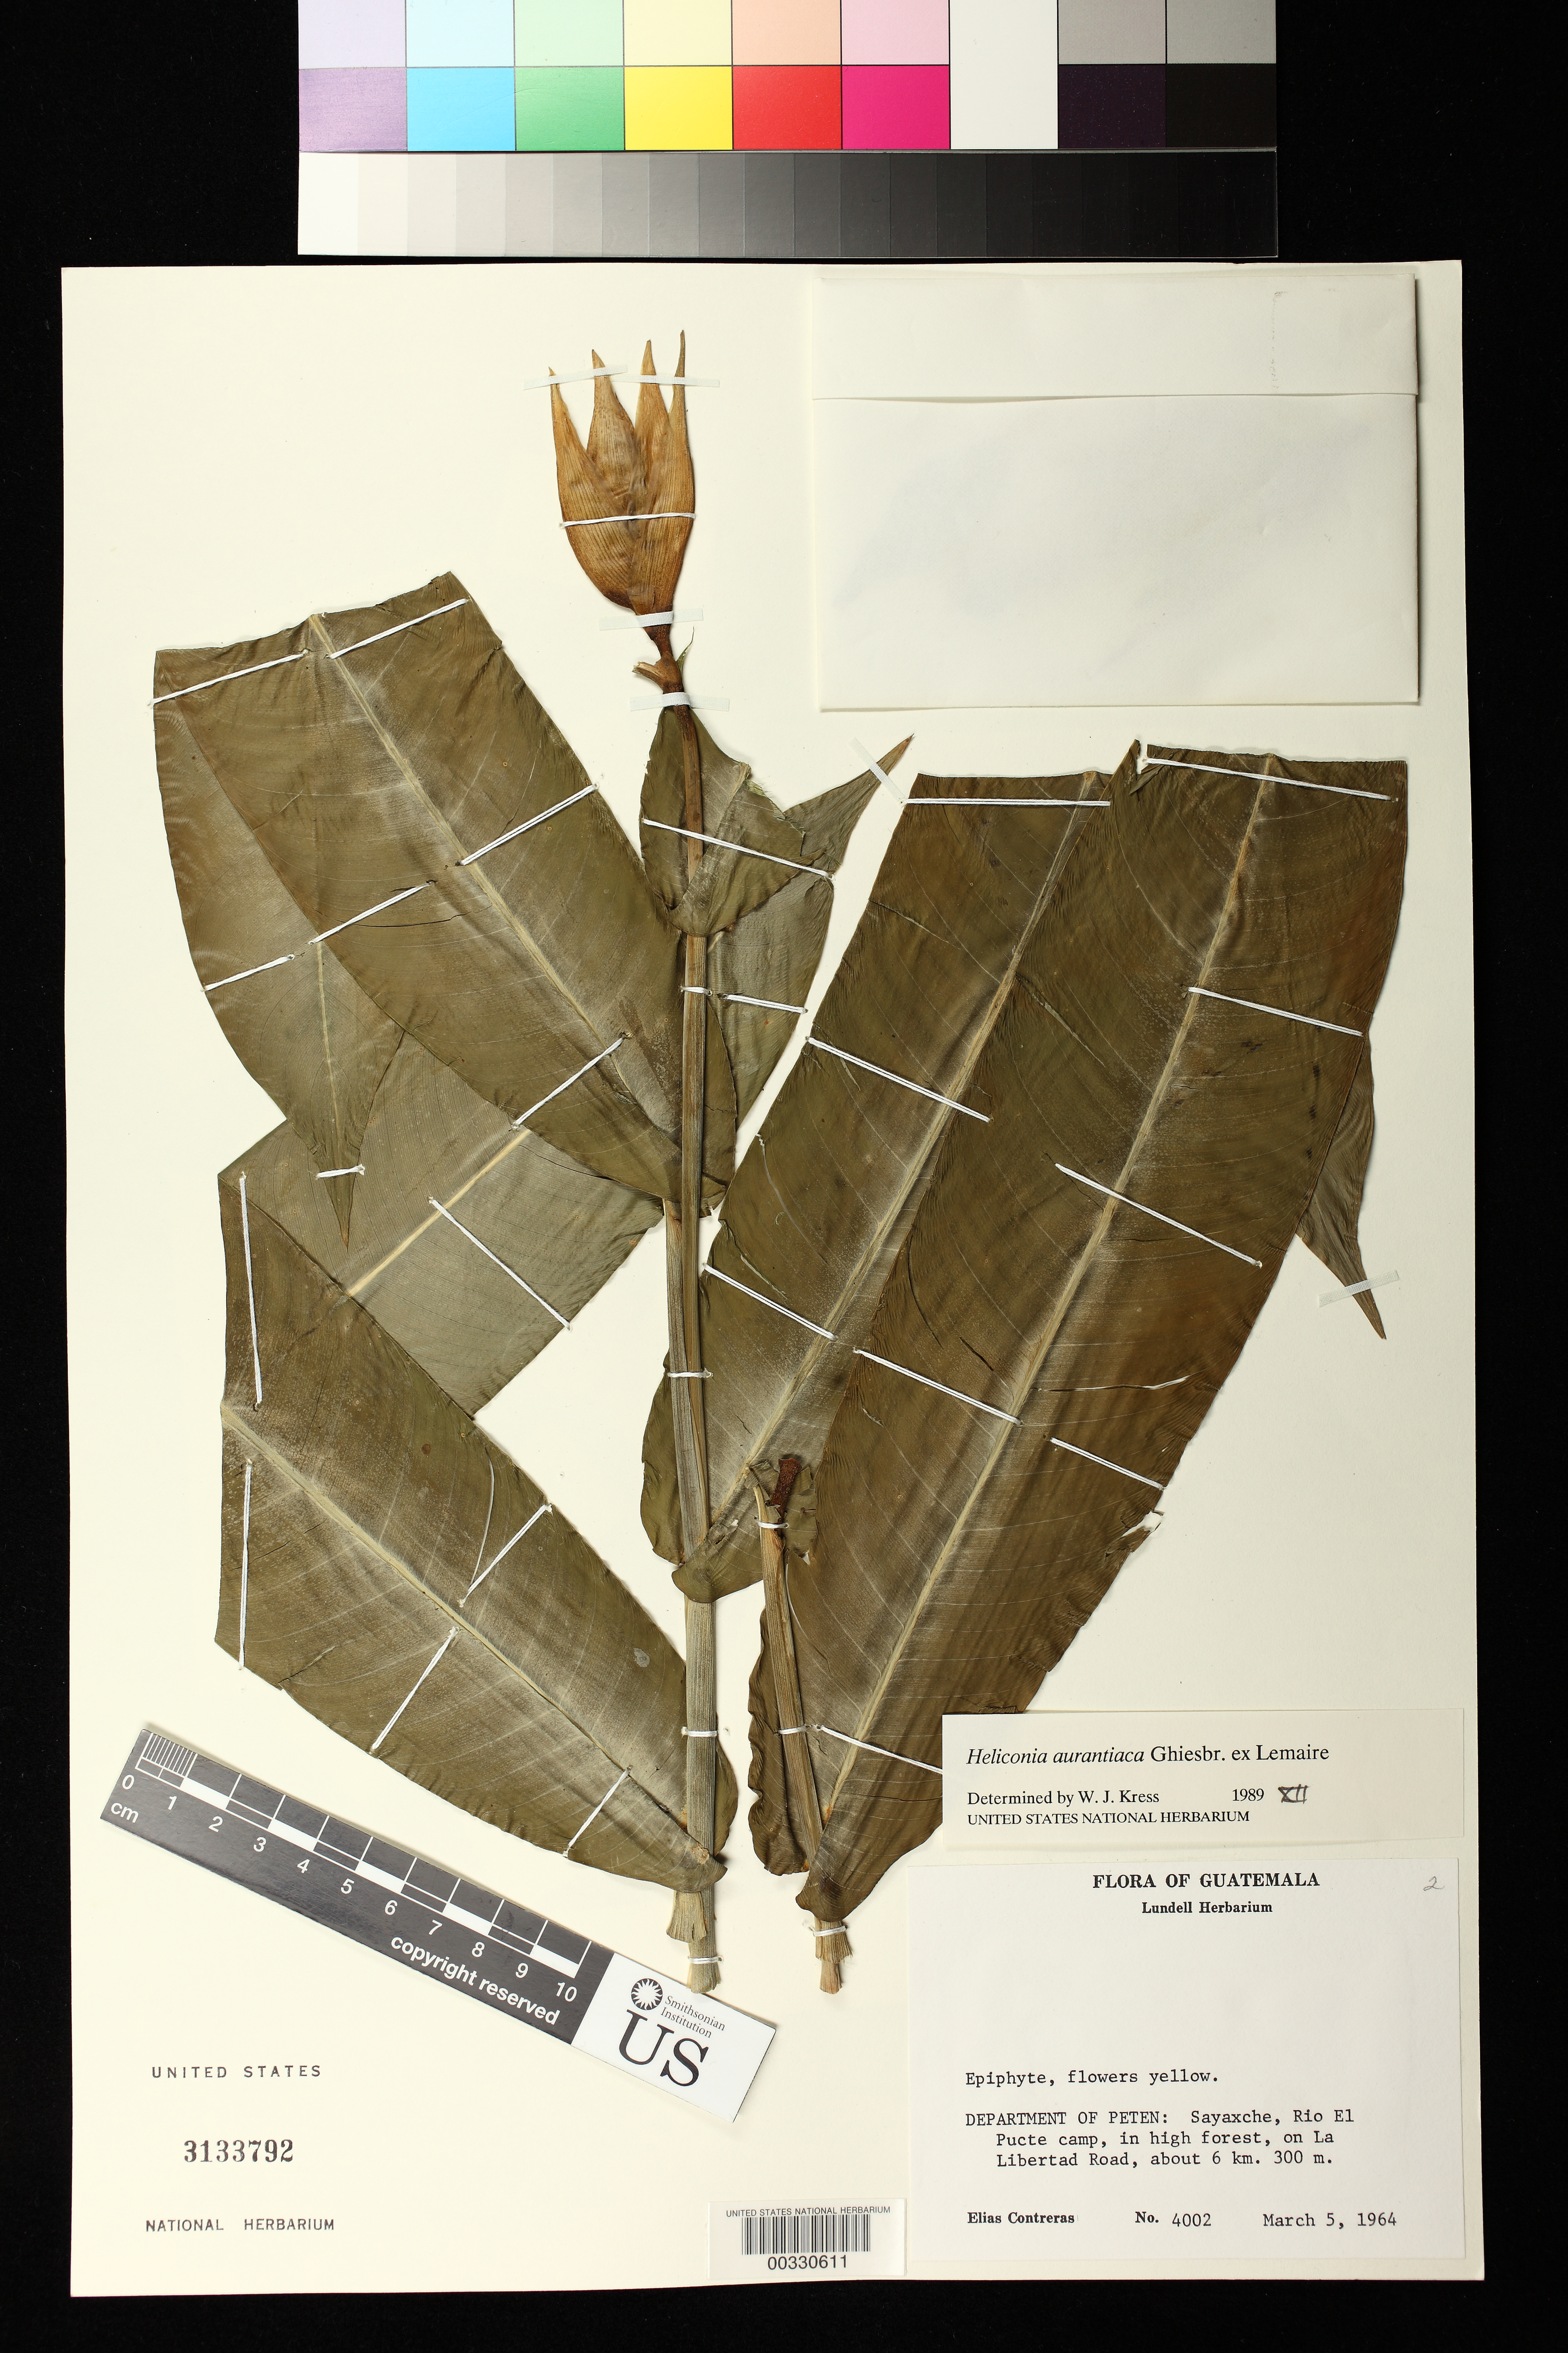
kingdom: Plantae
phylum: Tracheophyta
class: Liliopsida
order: Zingiberales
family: Heliconiaceae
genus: Heliconia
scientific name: Heliconia aurantiaca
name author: Ghiesbr. ex Lem.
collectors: E. Contreras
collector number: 4002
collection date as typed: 05 Mar 1964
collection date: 1964-03-05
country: Guatemala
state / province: El Petén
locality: Sayaxche, rio el pucte camp, on La Libertad road, about 6 km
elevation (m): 300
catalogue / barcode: US 3133792